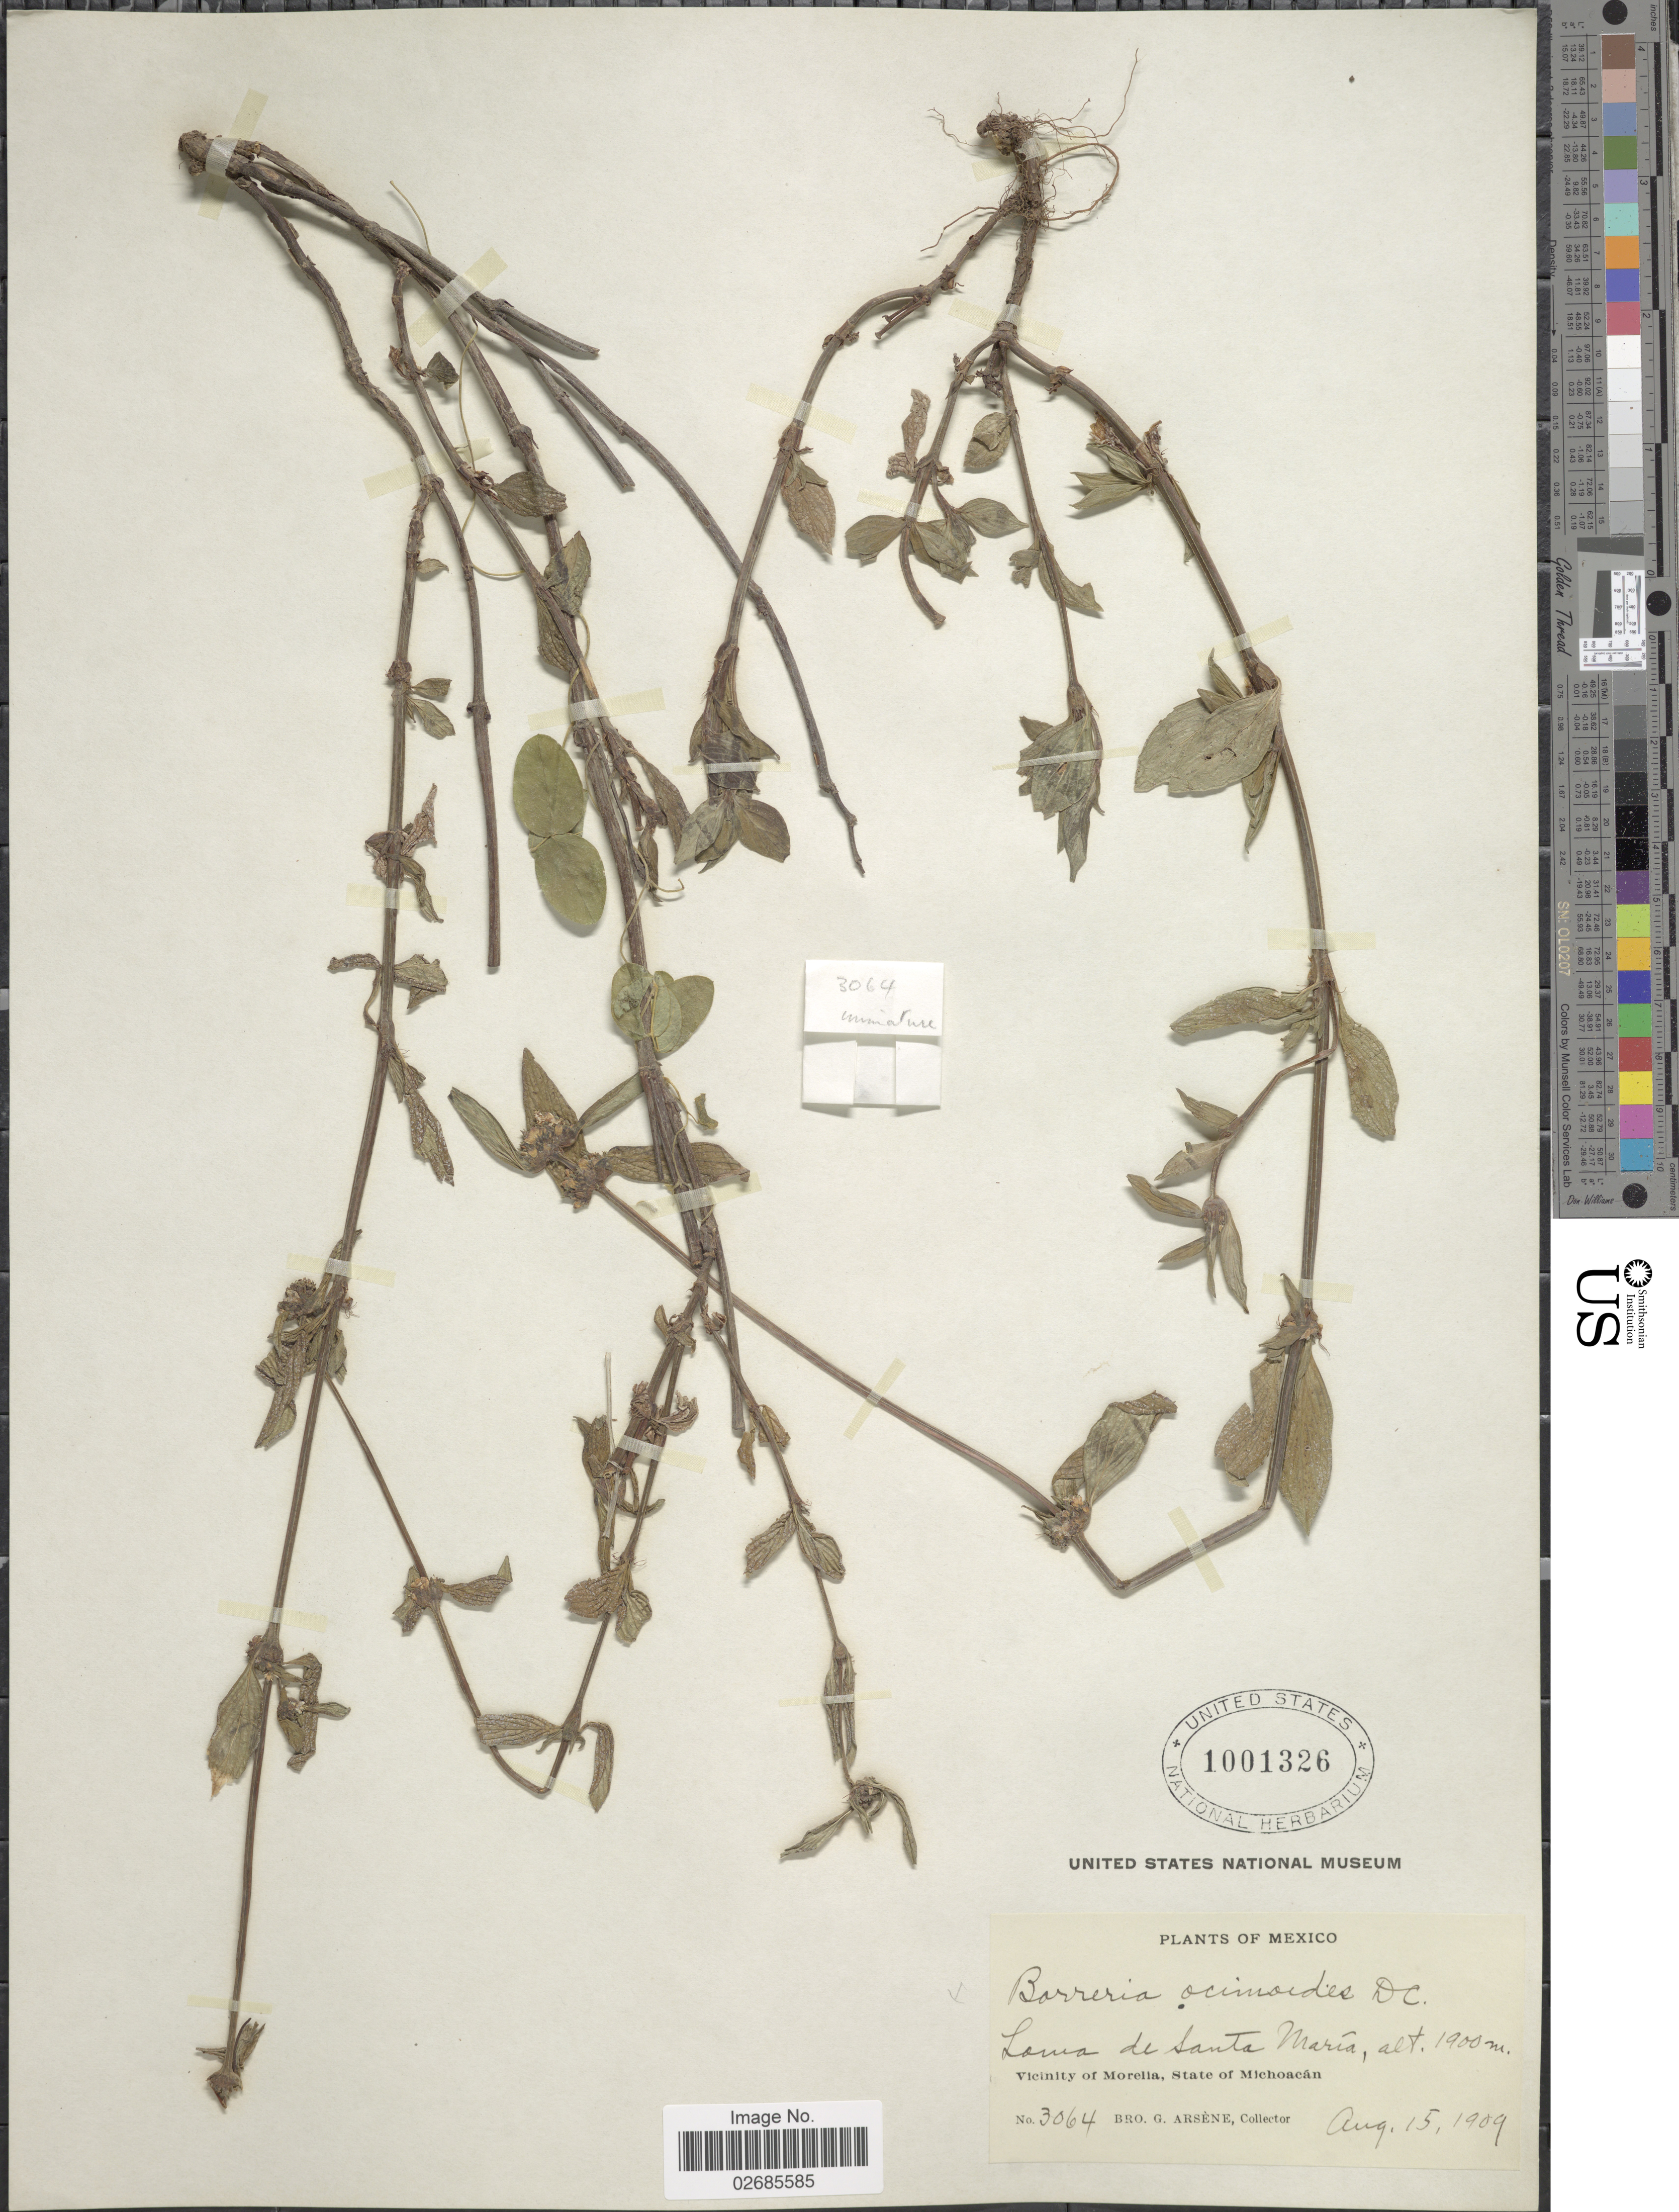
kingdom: Plantae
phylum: Tracheophyta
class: Magnoliopsida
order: Gentianales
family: Rubiaceae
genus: Borreria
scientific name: Borreria assurgens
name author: (Ruiz & Pav.) Griseb.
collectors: Bro. G. Arsène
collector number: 3064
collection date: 1909-08-15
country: Mexico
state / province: Michoacán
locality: Loma de Santa Maria. Vicinity of Morelia.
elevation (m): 1900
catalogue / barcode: US 1001326